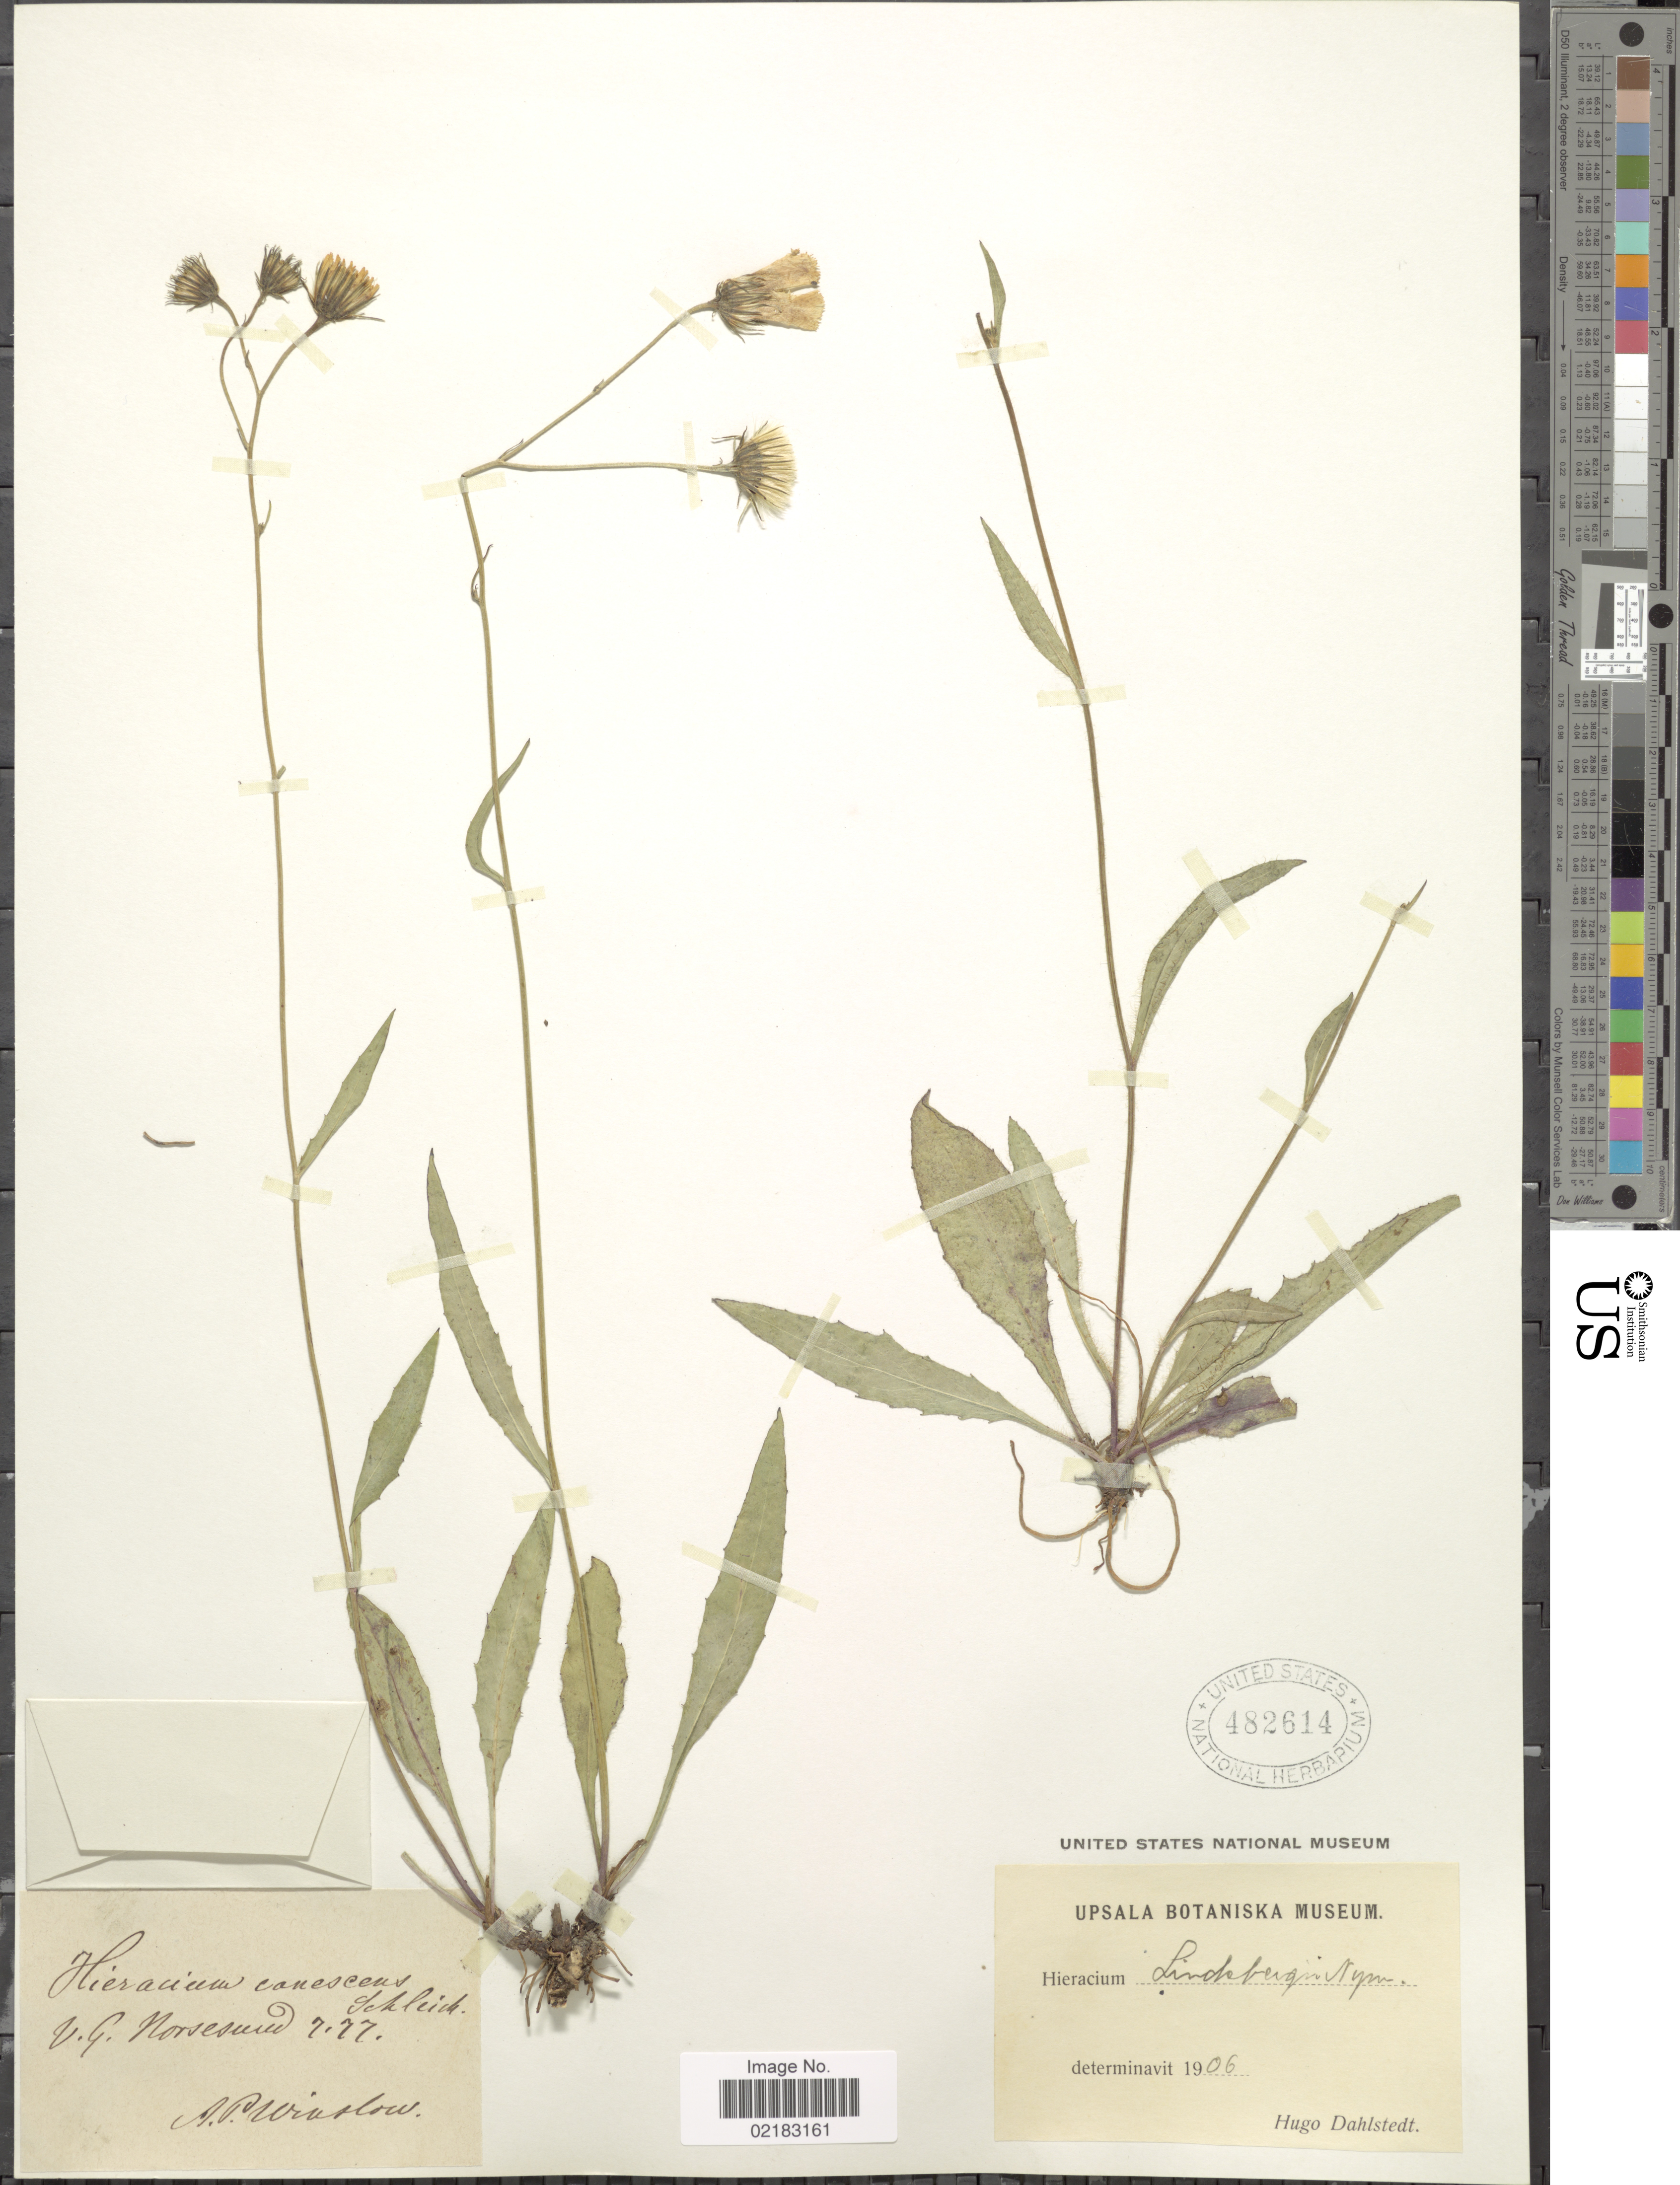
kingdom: Plantae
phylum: Tracheophyta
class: Magnoliopsida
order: Asterales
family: Asteraceae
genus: Hieracium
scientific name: Hieracium lindebergii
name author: (Nyman) Dahlst.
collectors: A. Winslow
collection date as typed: Transcribed d/m/y: /7/77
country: Sweden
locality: V.G Norsesund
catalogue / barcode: US 482614